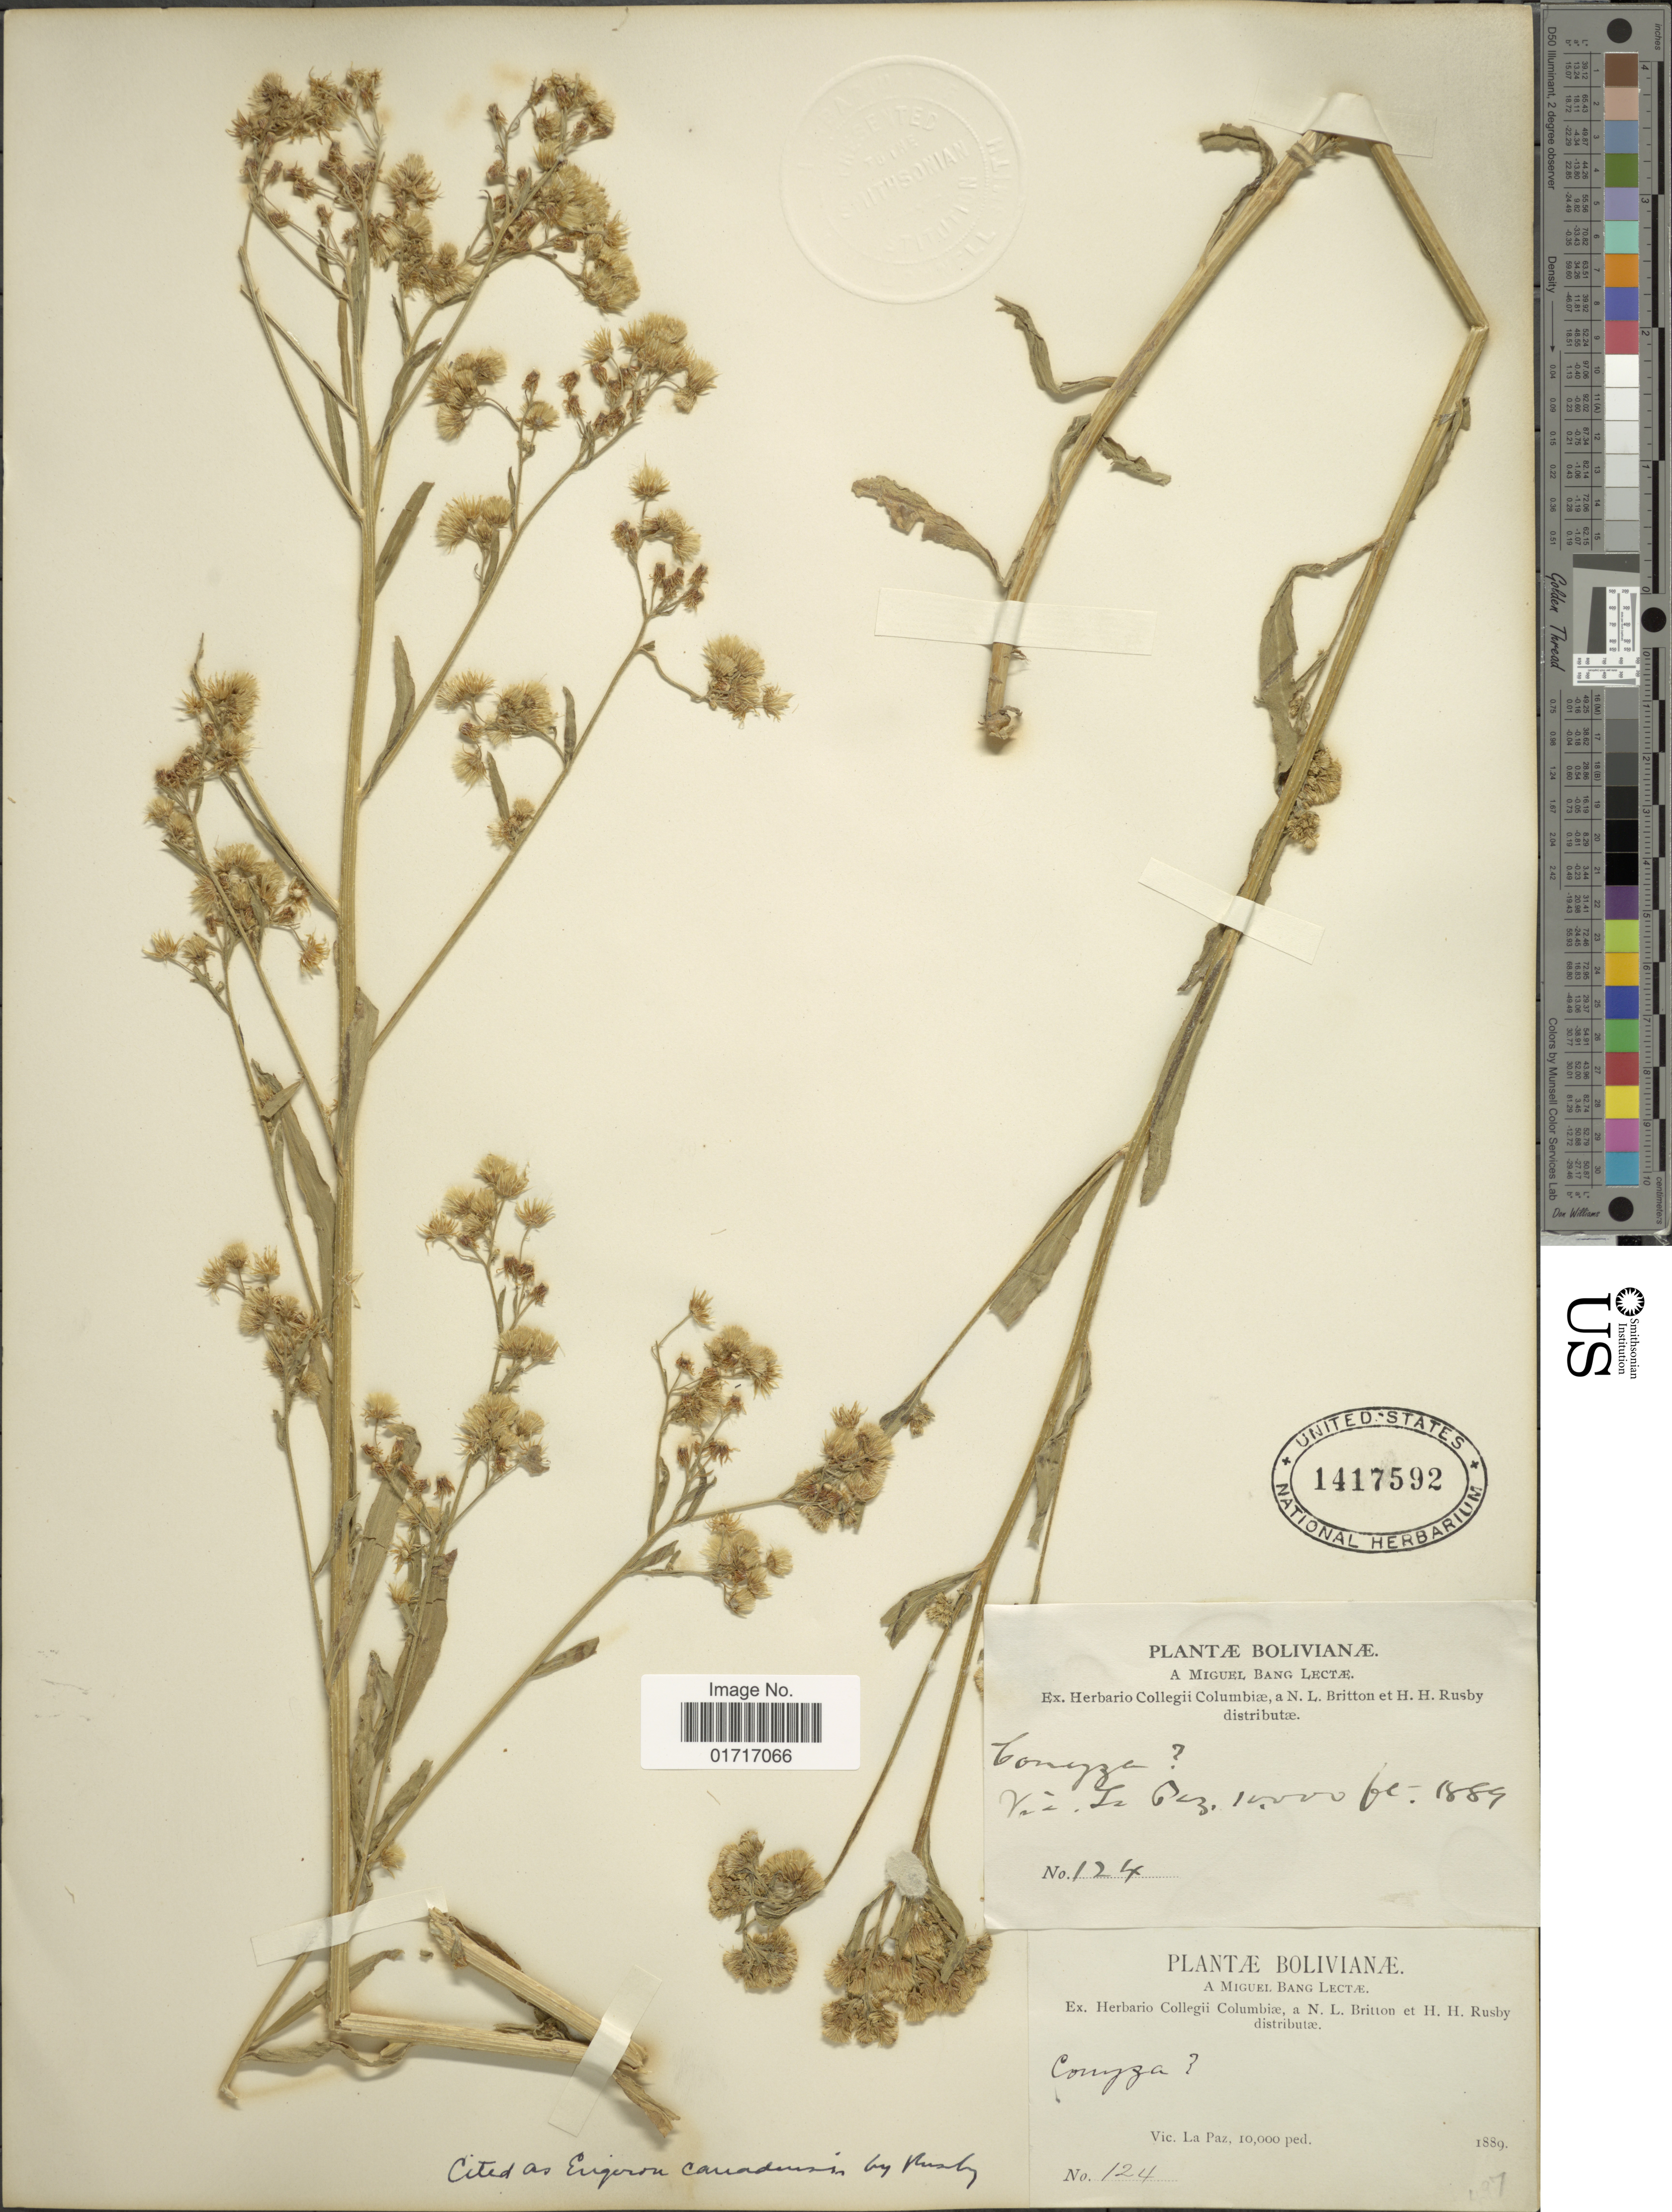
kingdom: Plantae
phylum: Tracheophyta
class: Magnoliopsida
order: Asterales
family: Asteraceae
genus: Conyza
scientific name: Conyza canadensis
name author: (L.) Cronq.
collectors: M. Bang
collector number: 124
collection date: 1889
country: Bolivia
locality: Vic. La Paz.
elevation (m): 3048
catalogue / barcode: US 1417592